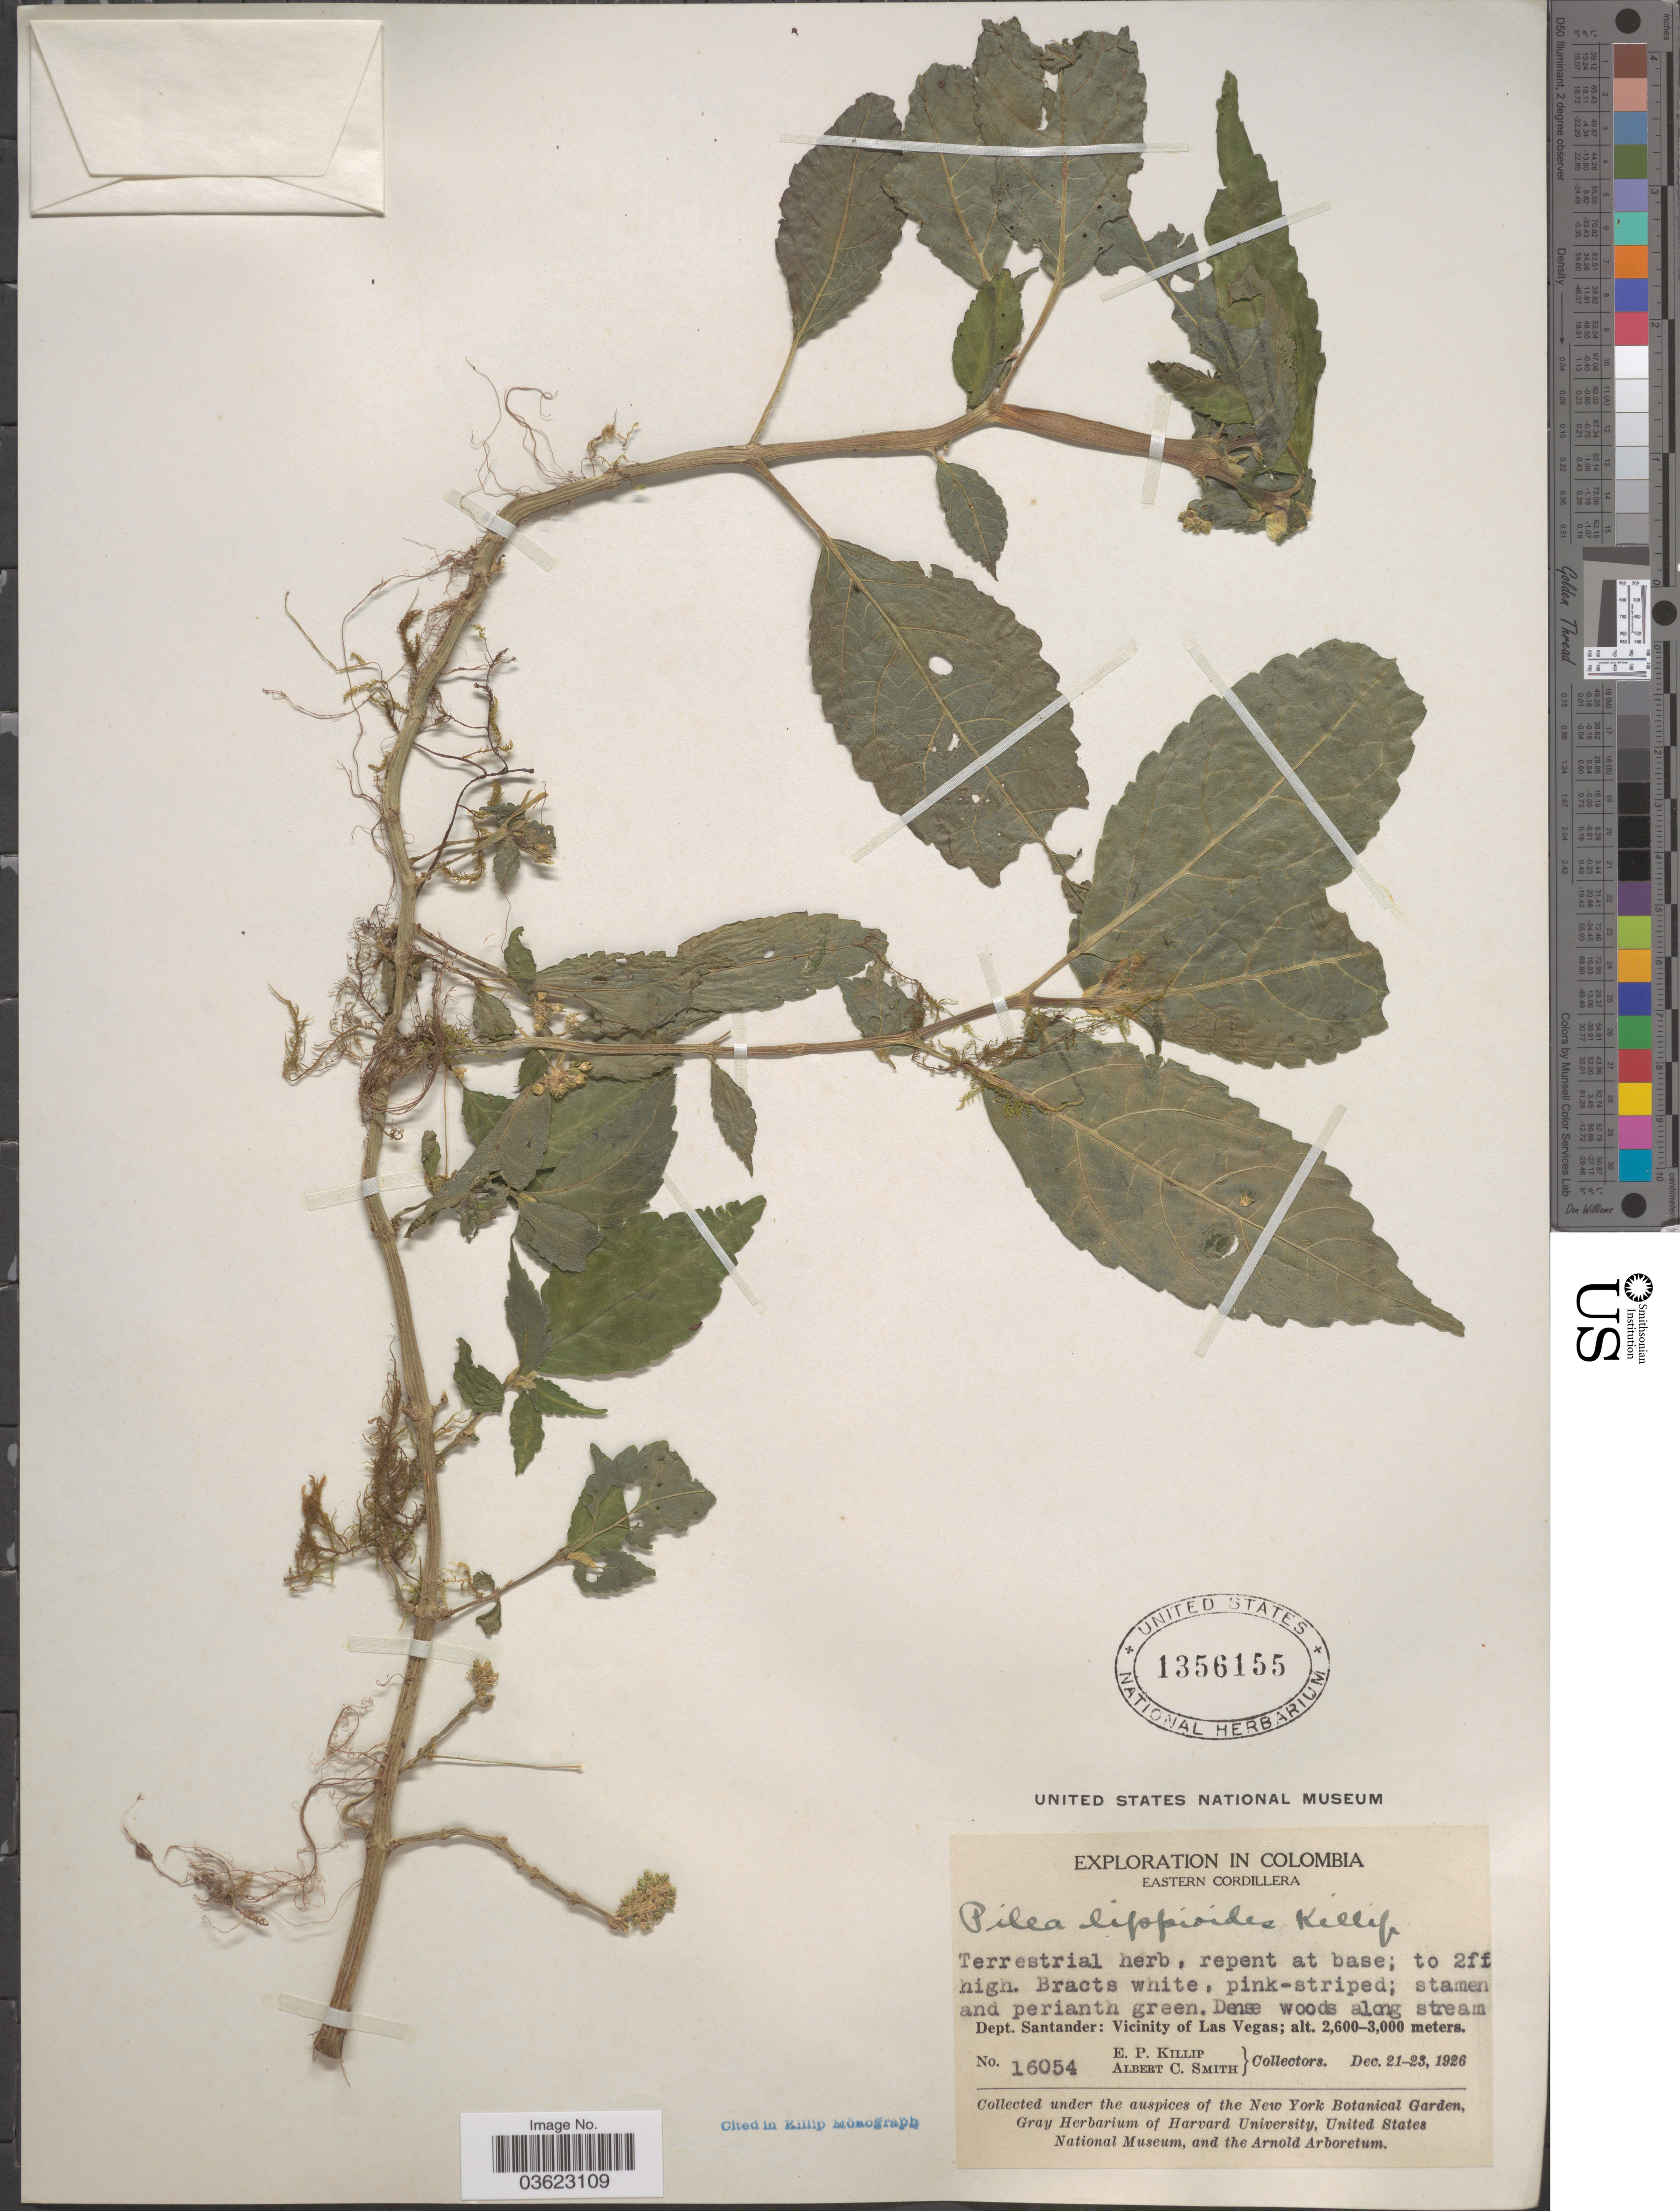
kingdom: Plantae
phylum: Tracheophyta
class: Magnoliopsida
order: Rosales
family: Urticaceae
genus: Pilea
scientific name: Pilea lippioides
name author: Killip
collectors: E. P. Killip & A. C. Smith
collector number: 16054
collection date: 1926-12-21/1926-12-23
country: Colombia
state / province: Santander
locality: Eastern Cordillera. Dept. Santander: Vicinity of Las Vegas.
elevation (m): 2600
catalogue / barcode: US 1356155